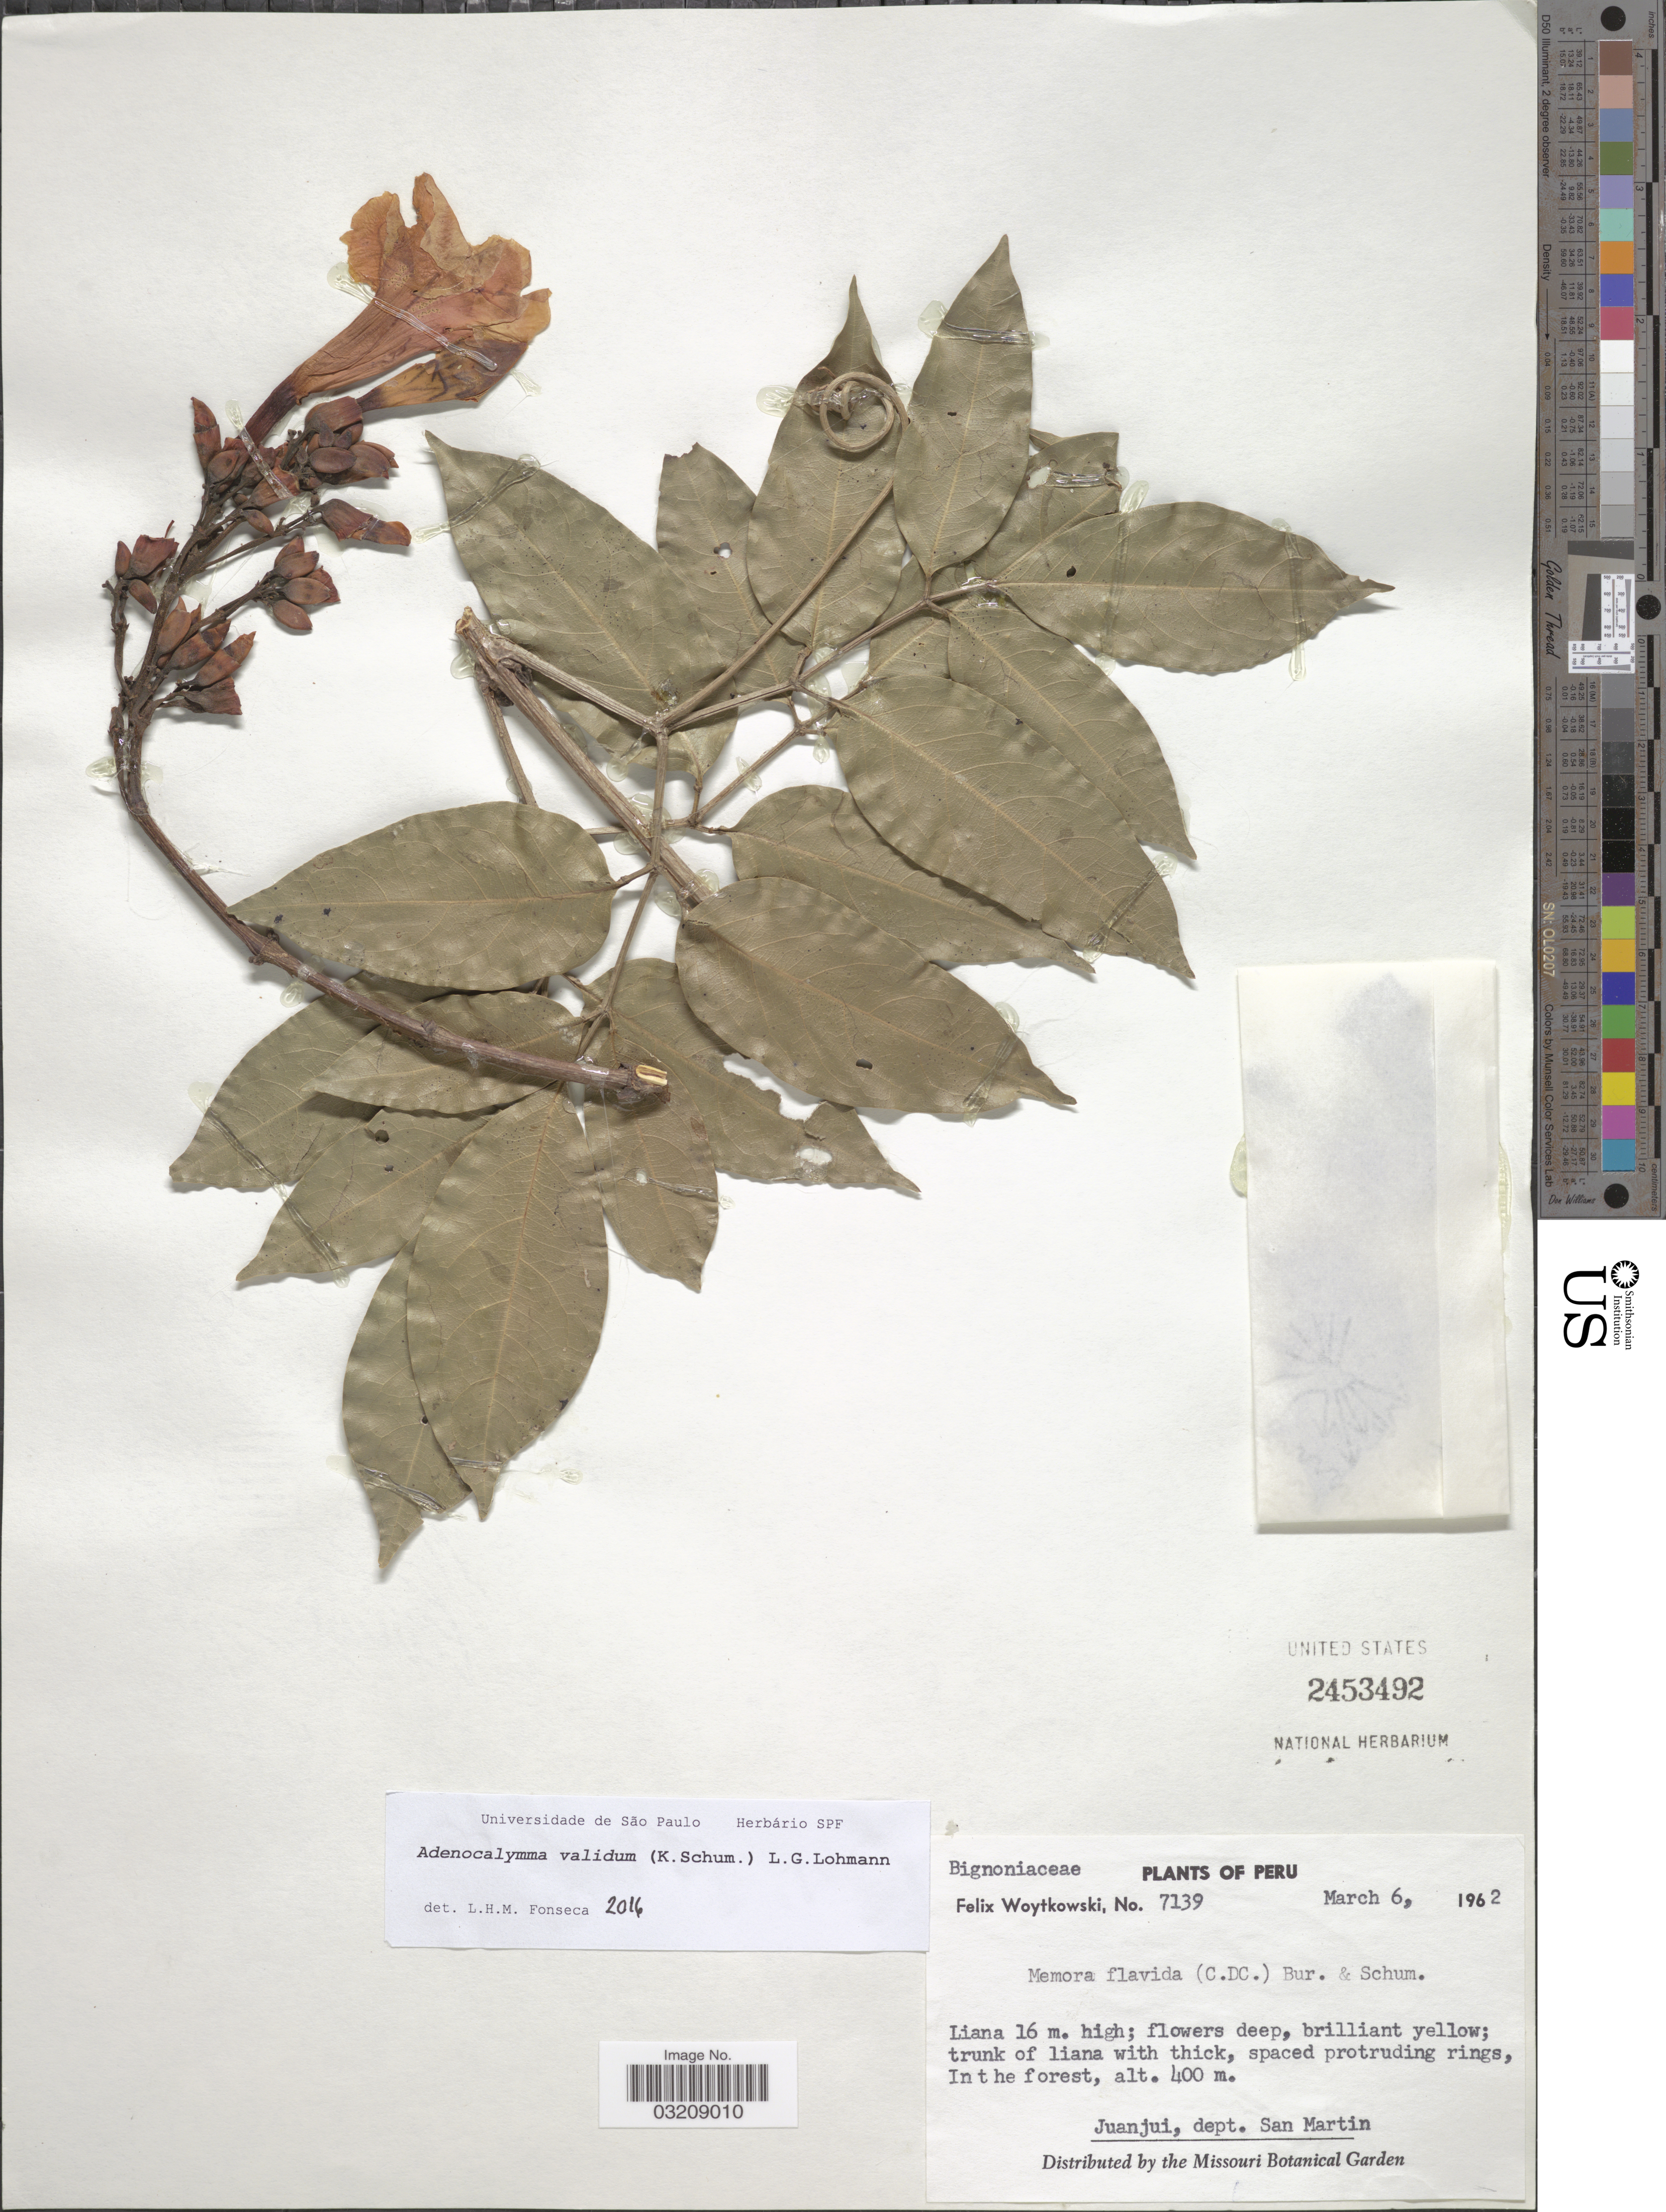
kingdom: Plantae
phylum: Tracheophyta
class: Magnoliopsida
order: Lamiales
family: Bignoniaceae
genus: Adenocalymma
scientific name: Adenocalymma validum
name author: (K. Schum.) L.G. Lohmann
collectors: F. Woytkowski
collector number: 7139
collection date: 1962-03-06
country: Peru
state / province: San Martín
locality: In the forest. Juanjui, dept. San Martin.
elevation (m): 400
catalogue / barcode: US 2453492